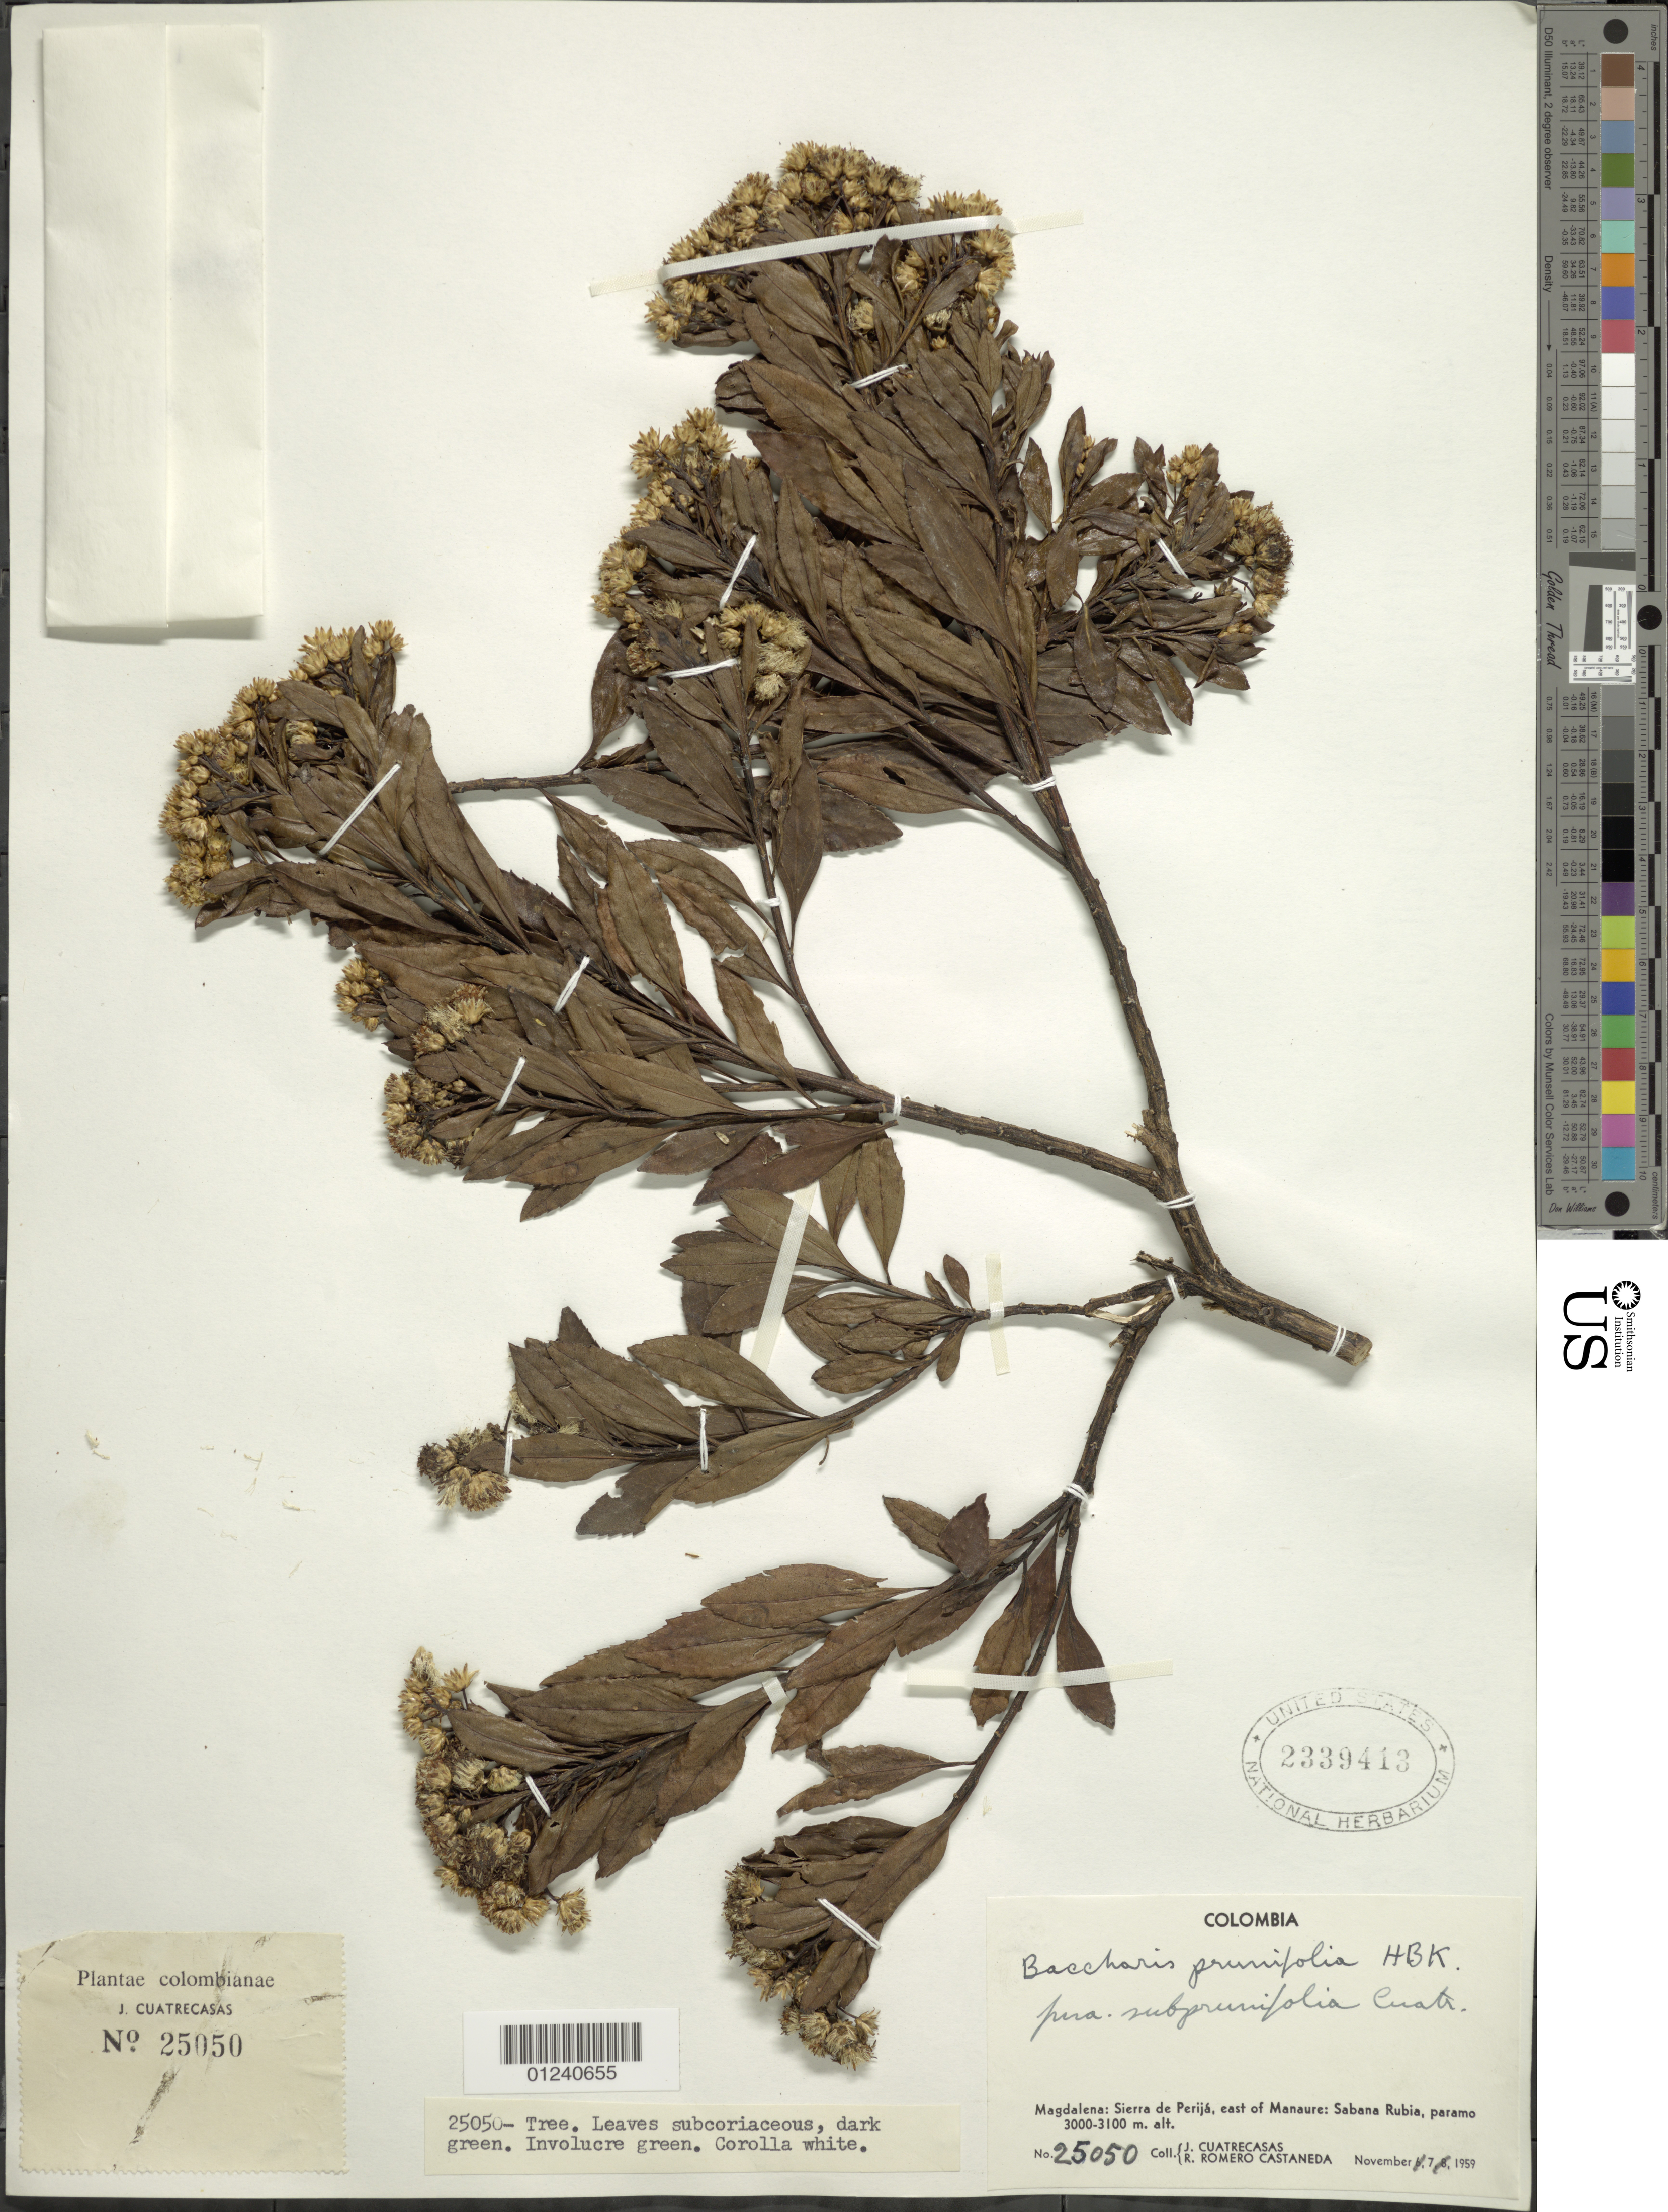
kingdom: Plantae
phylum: Tracheophyta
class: Magnoliopsida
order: Asterales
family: Asteraceae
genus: Baccharis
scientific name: Baccharis prunifolia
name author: Kunth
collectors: J. Cuatrecasas & R. Romero Castañeda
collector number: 25050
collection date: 1959-11-07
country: Colombia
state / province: Magdalena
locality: Sierra de Perijà, east of Manaure: Sabana Rubia, paramo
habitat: Paramo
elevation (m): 3000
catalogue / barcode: US 2339413